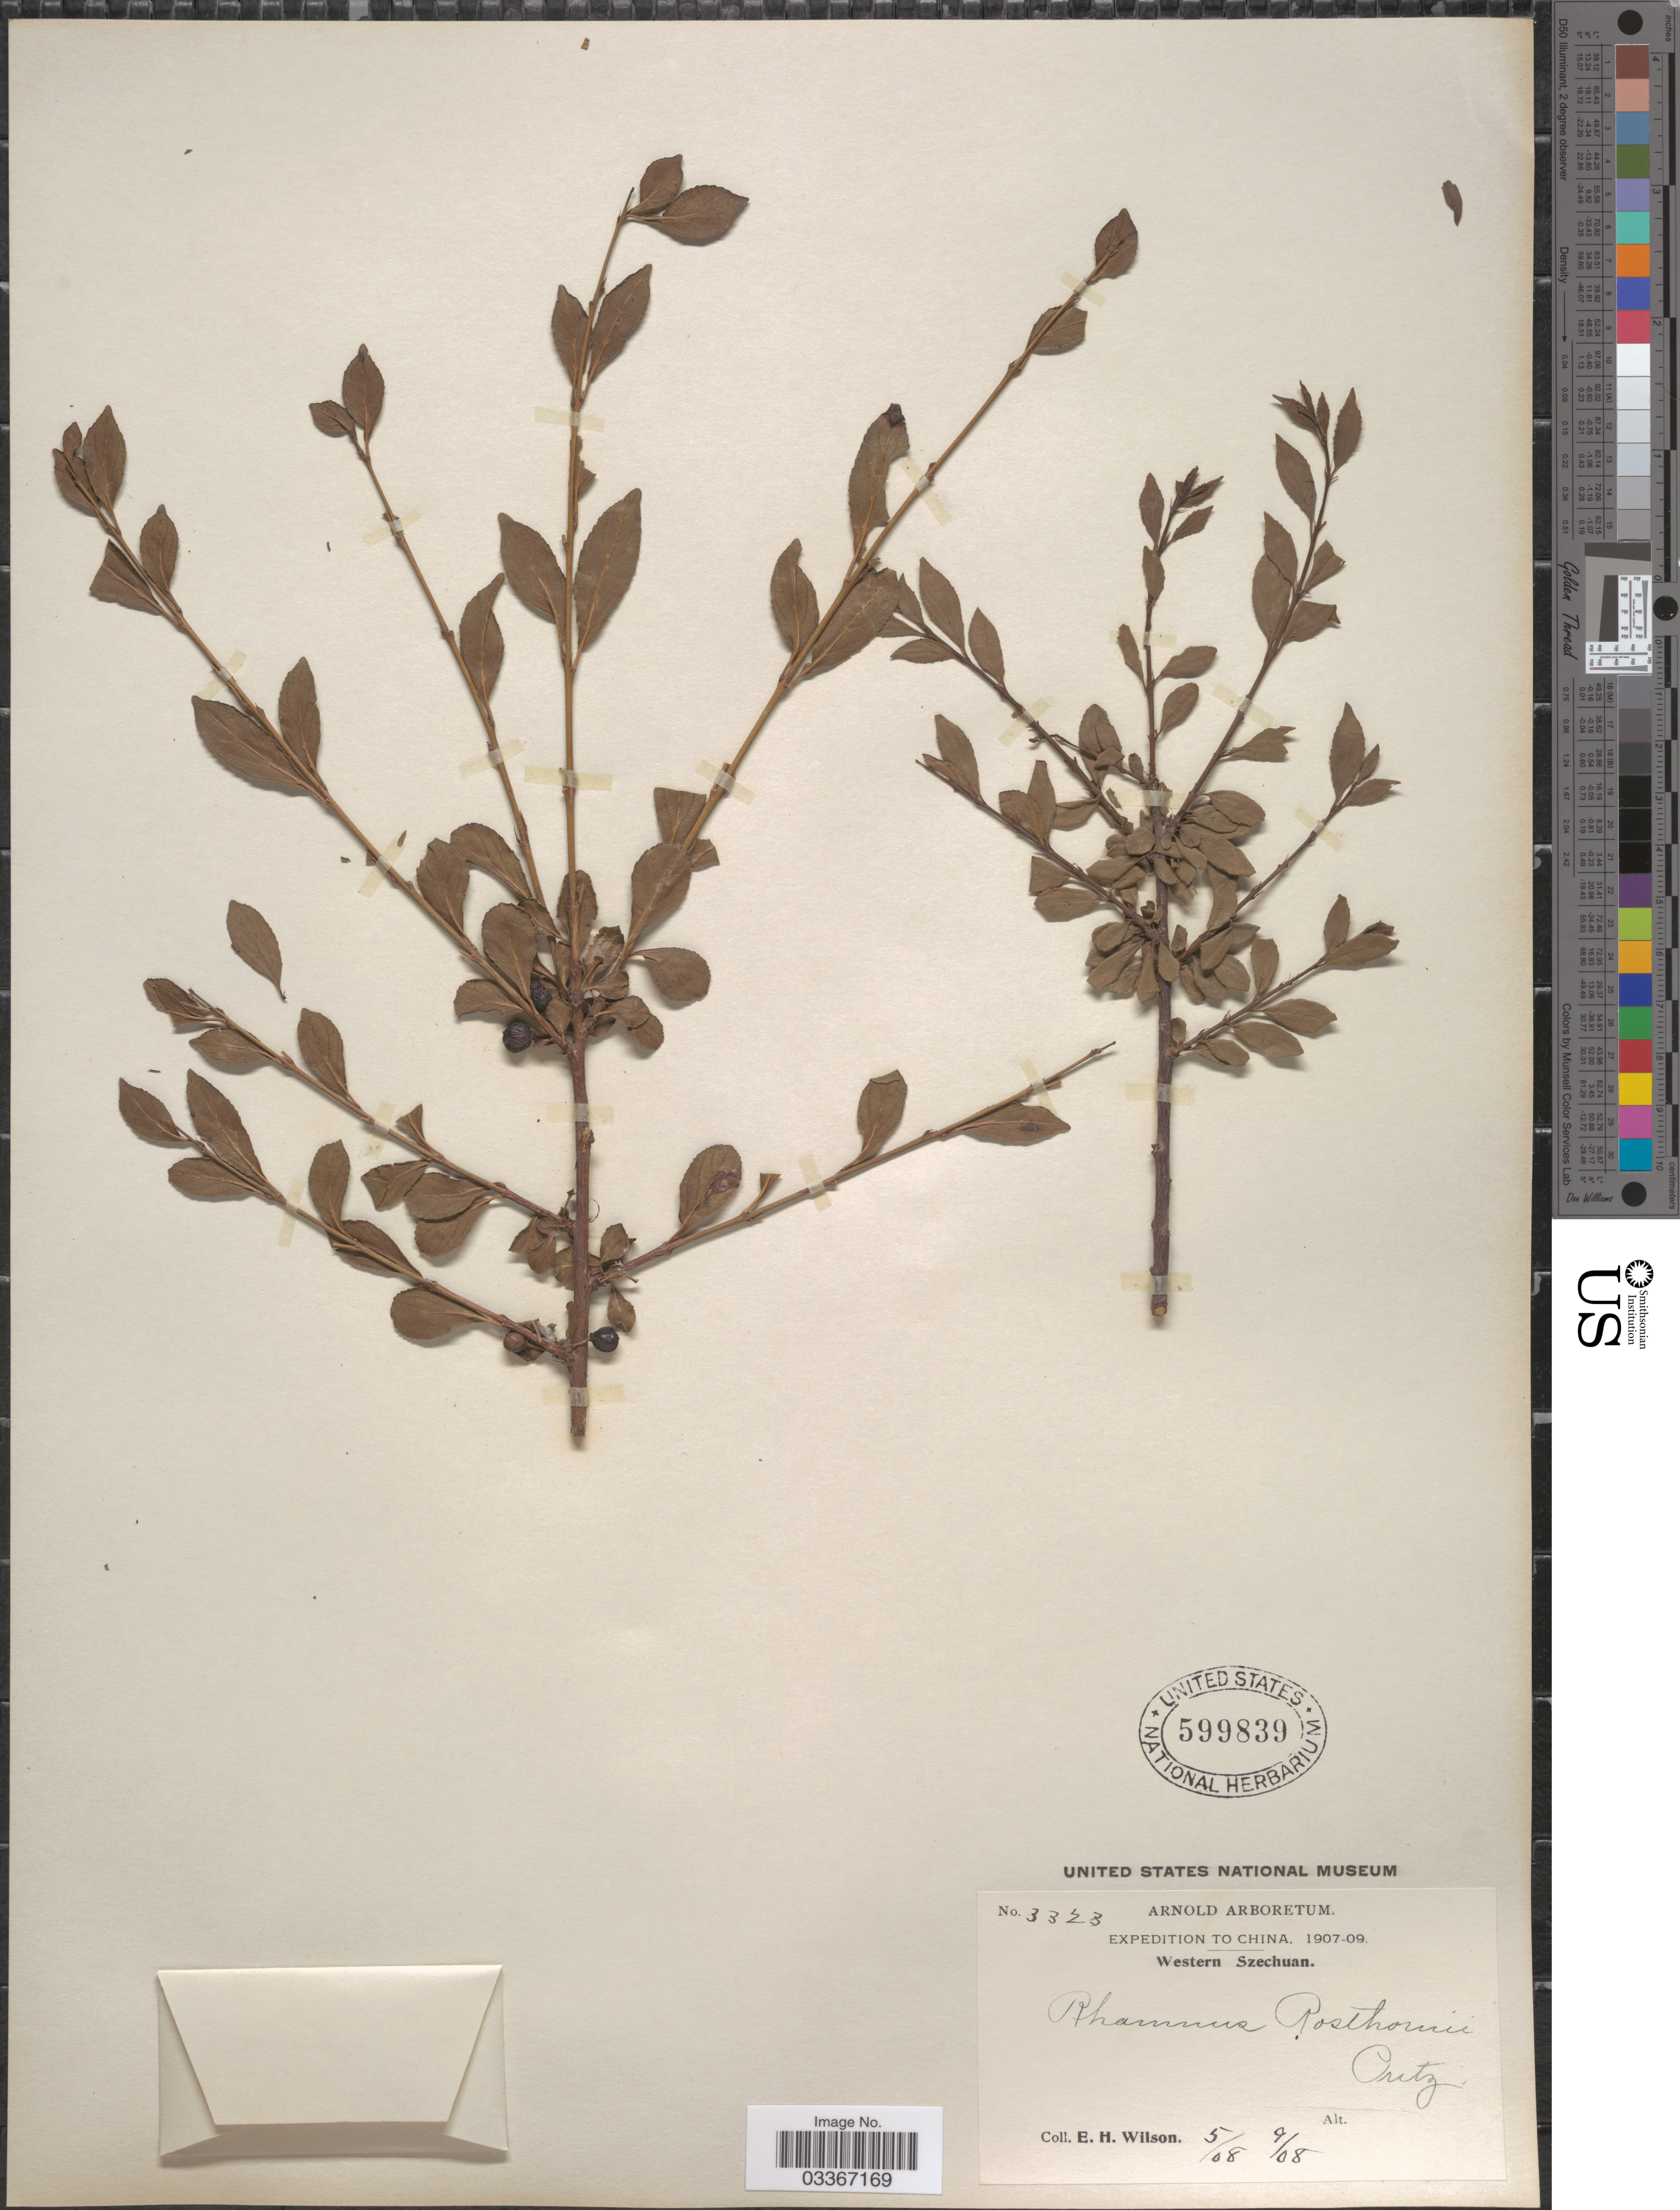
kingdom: Plantae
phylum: Tracheophyta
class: Magnoliopsida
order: Rosales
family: Rhamnaceae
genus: Rhamnus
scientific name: Rhamnus rosthornii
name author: E. Pritz.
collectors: E. Wilson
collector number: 3323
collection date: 1908-05/1908-09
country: China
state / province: Sichuan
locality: Western Szechuan.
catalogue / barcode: US 599839